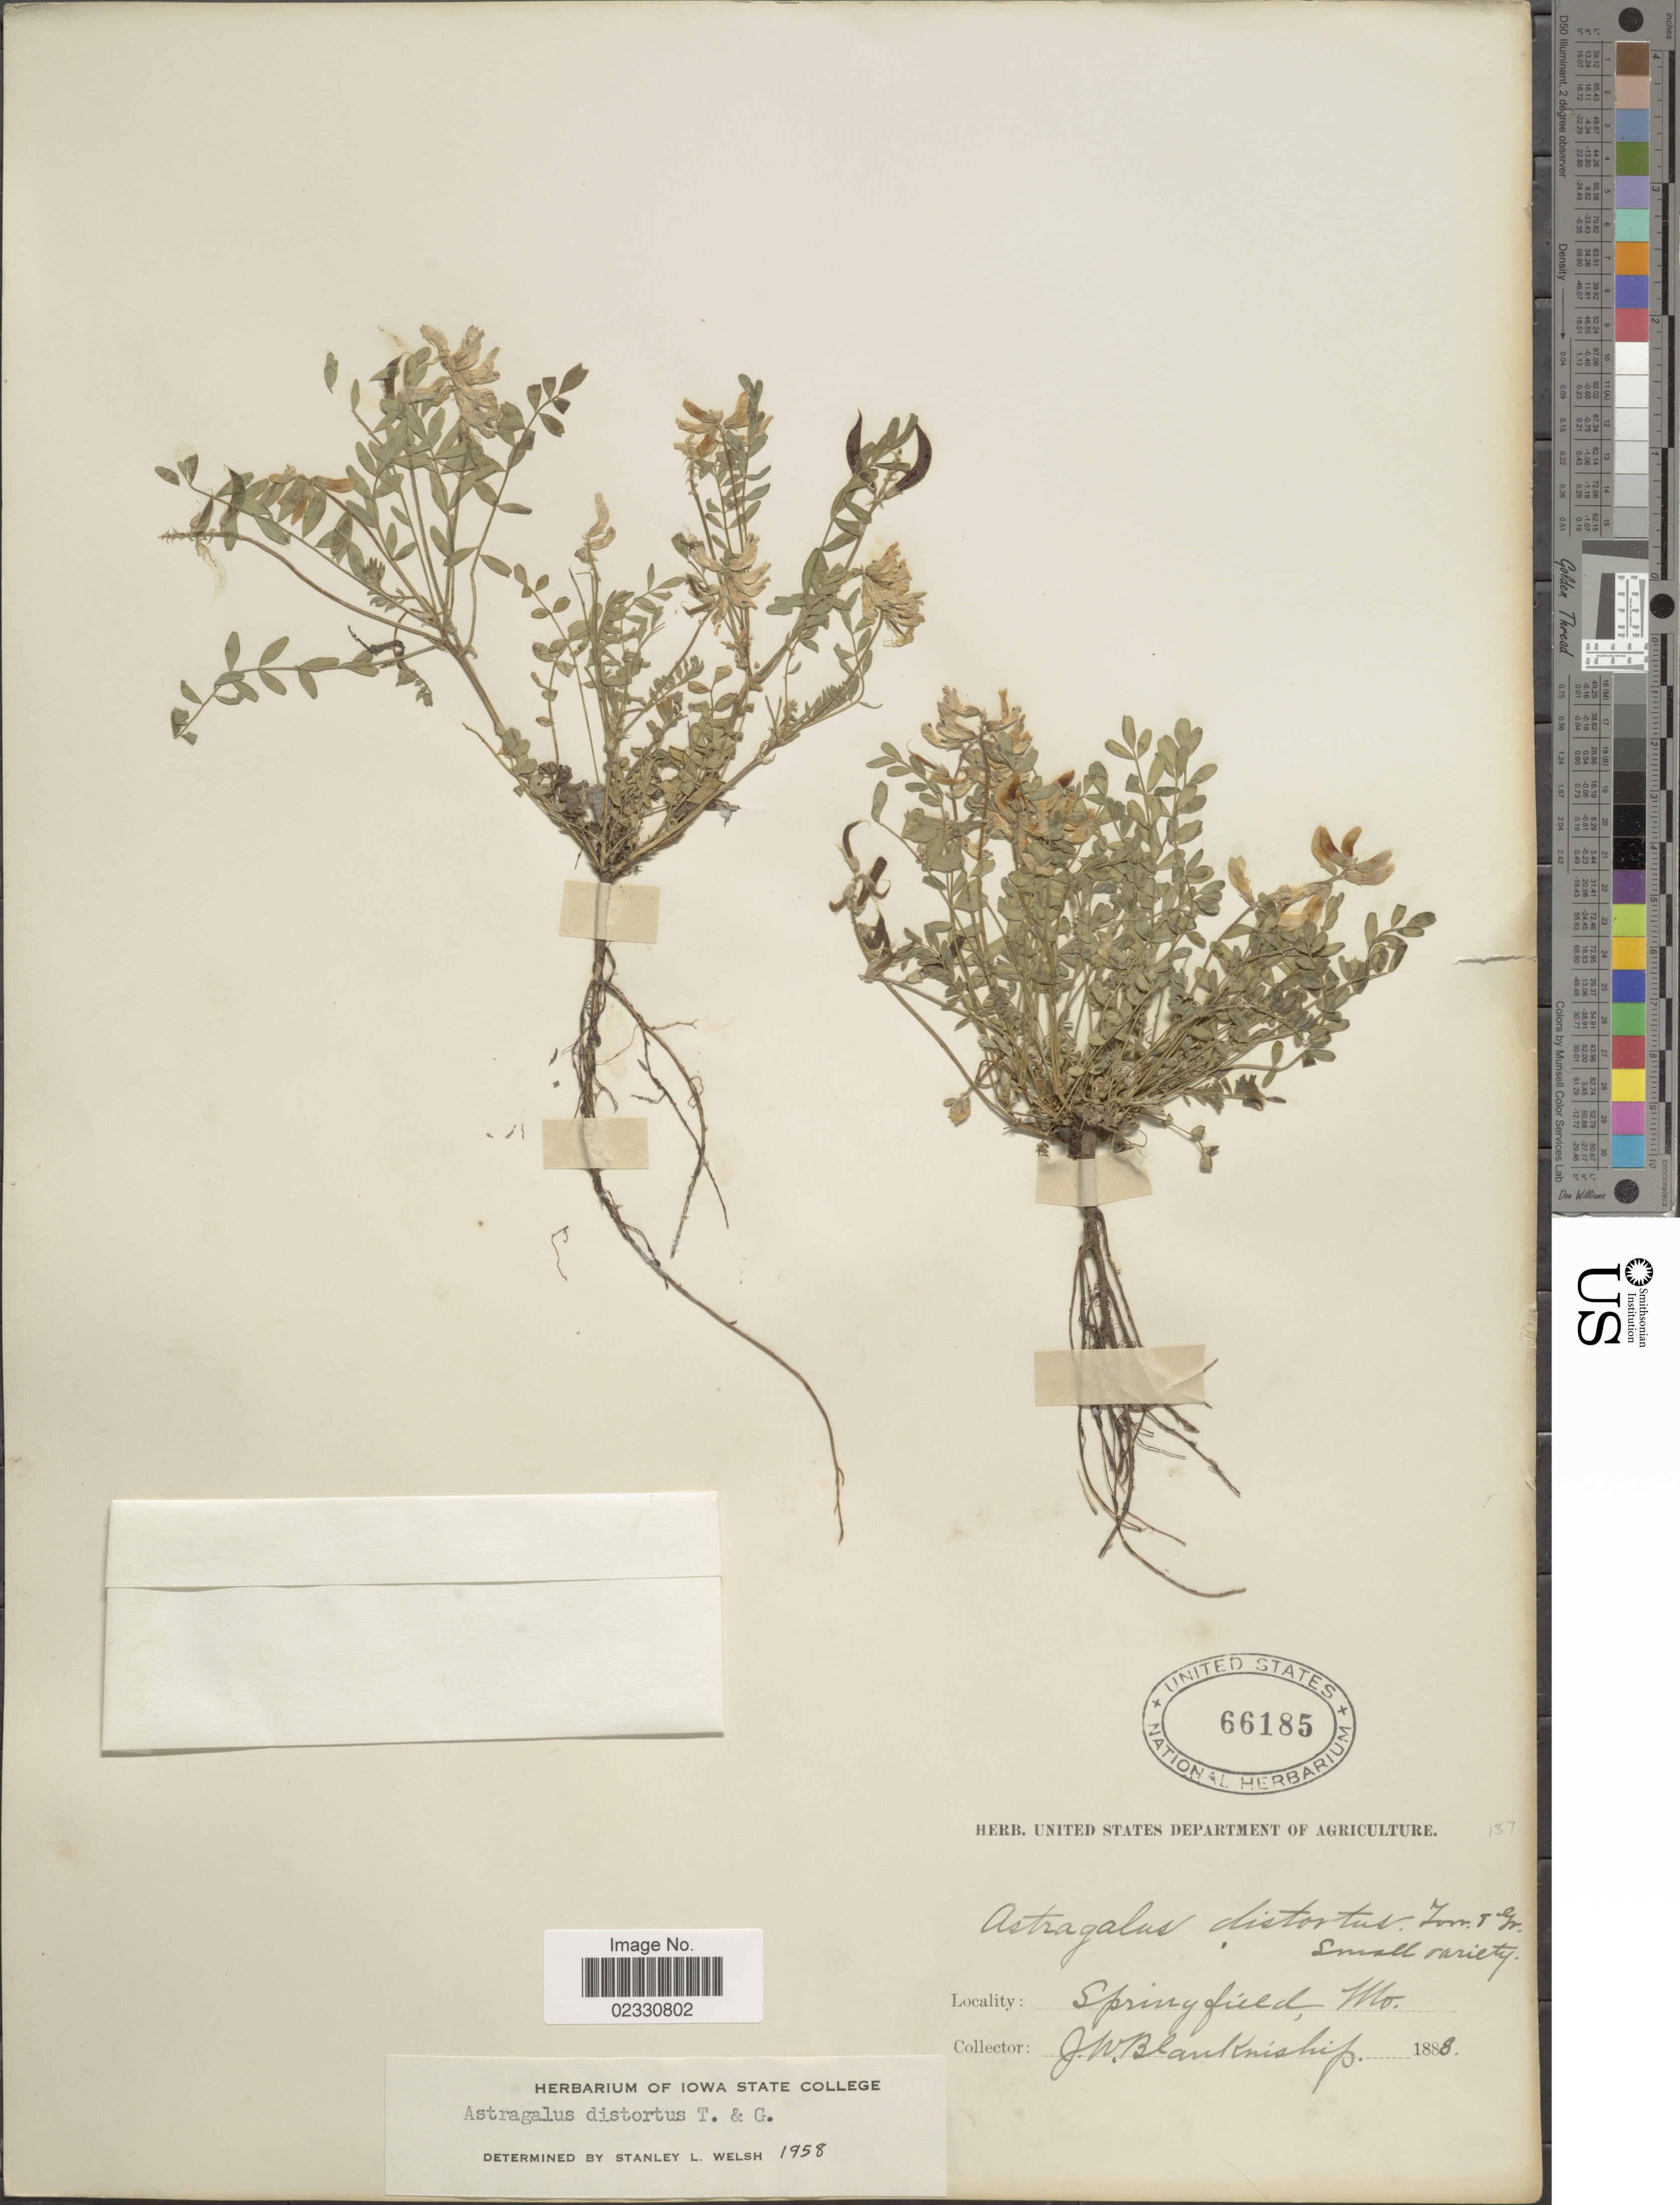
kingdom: Plantae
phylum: Tracheophyta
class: Magnoliopsida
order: Fabales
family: Fabaceae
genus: Astragalus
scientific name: Astragalus distortus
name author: Torr. & A. Gray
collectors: J. W. Blankinship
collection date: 1888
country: United States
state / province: Missouri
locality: Springfield.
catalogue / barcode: US 66185